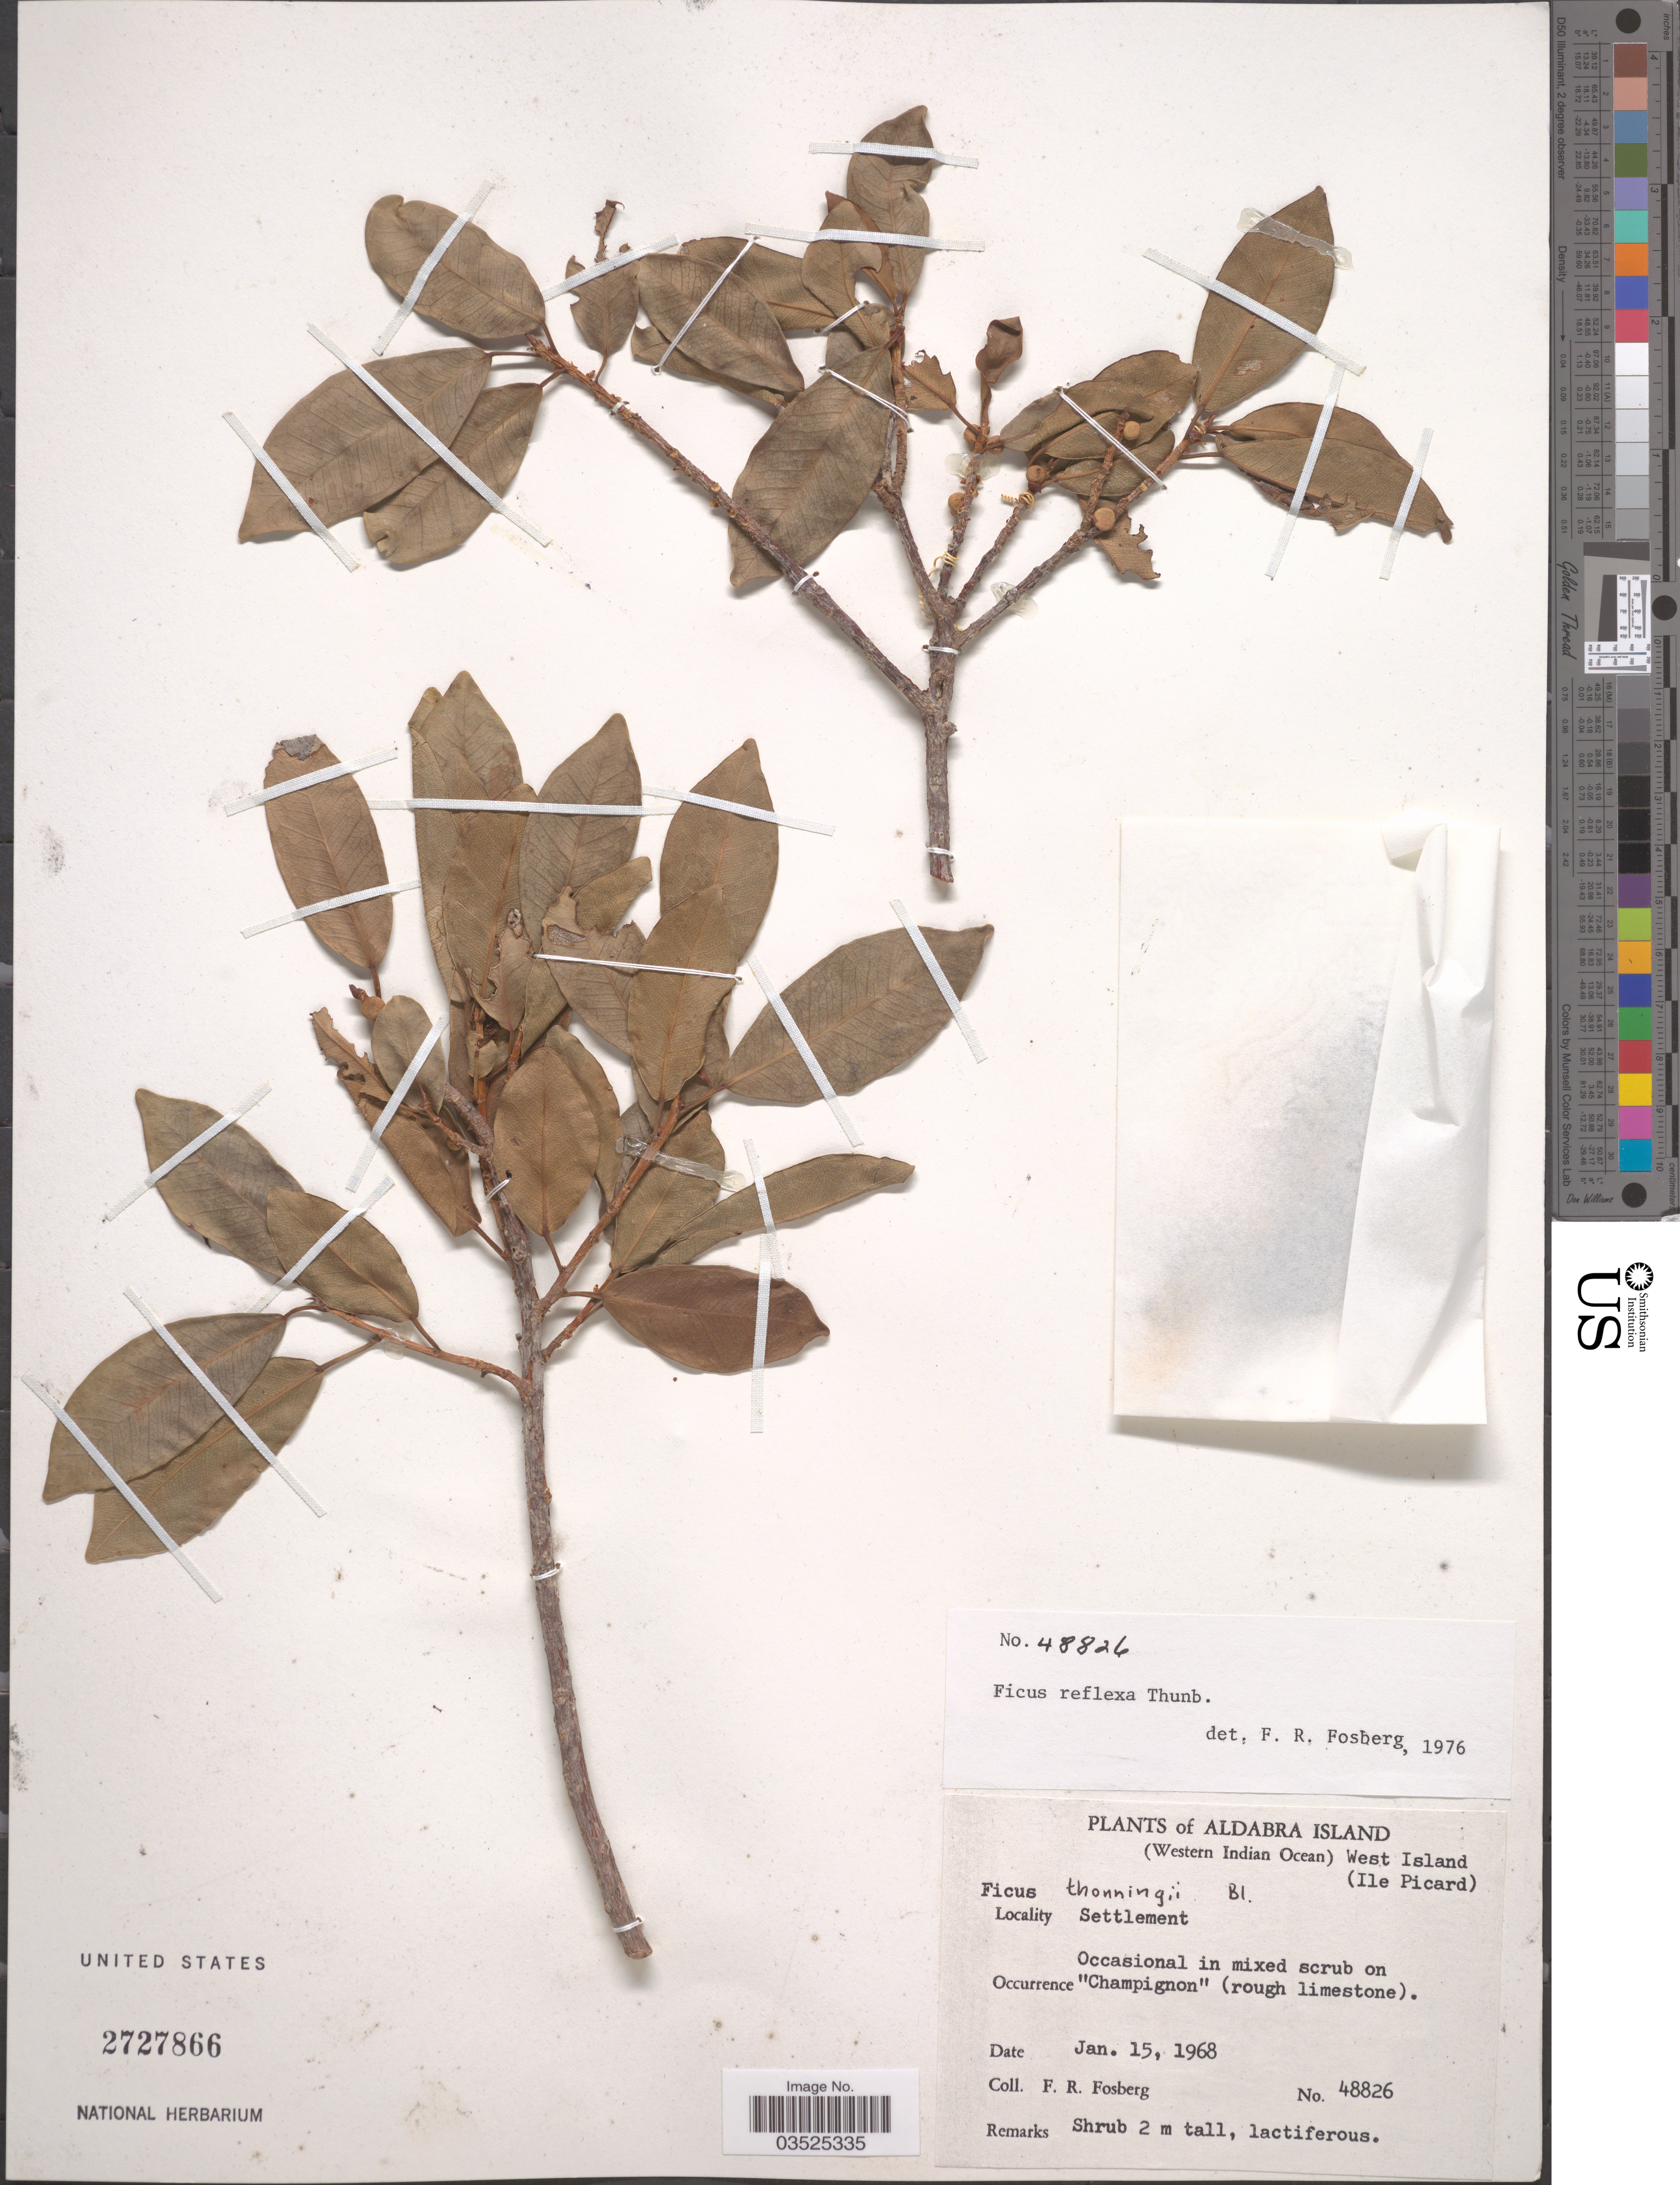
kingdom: Plantae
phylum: Tracheophyta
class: Magnoliopsida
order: Rosales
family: Moraceae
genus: Ficus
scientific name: Ficus reflexa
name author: Thunb.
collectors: F. R. Fosberg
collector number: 48826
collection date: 1968-01-15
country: Seychelles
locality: Aldabra Island (Western Indian Ocean) West Island (Ile Picard). Settlement.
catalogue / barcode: US 2727866